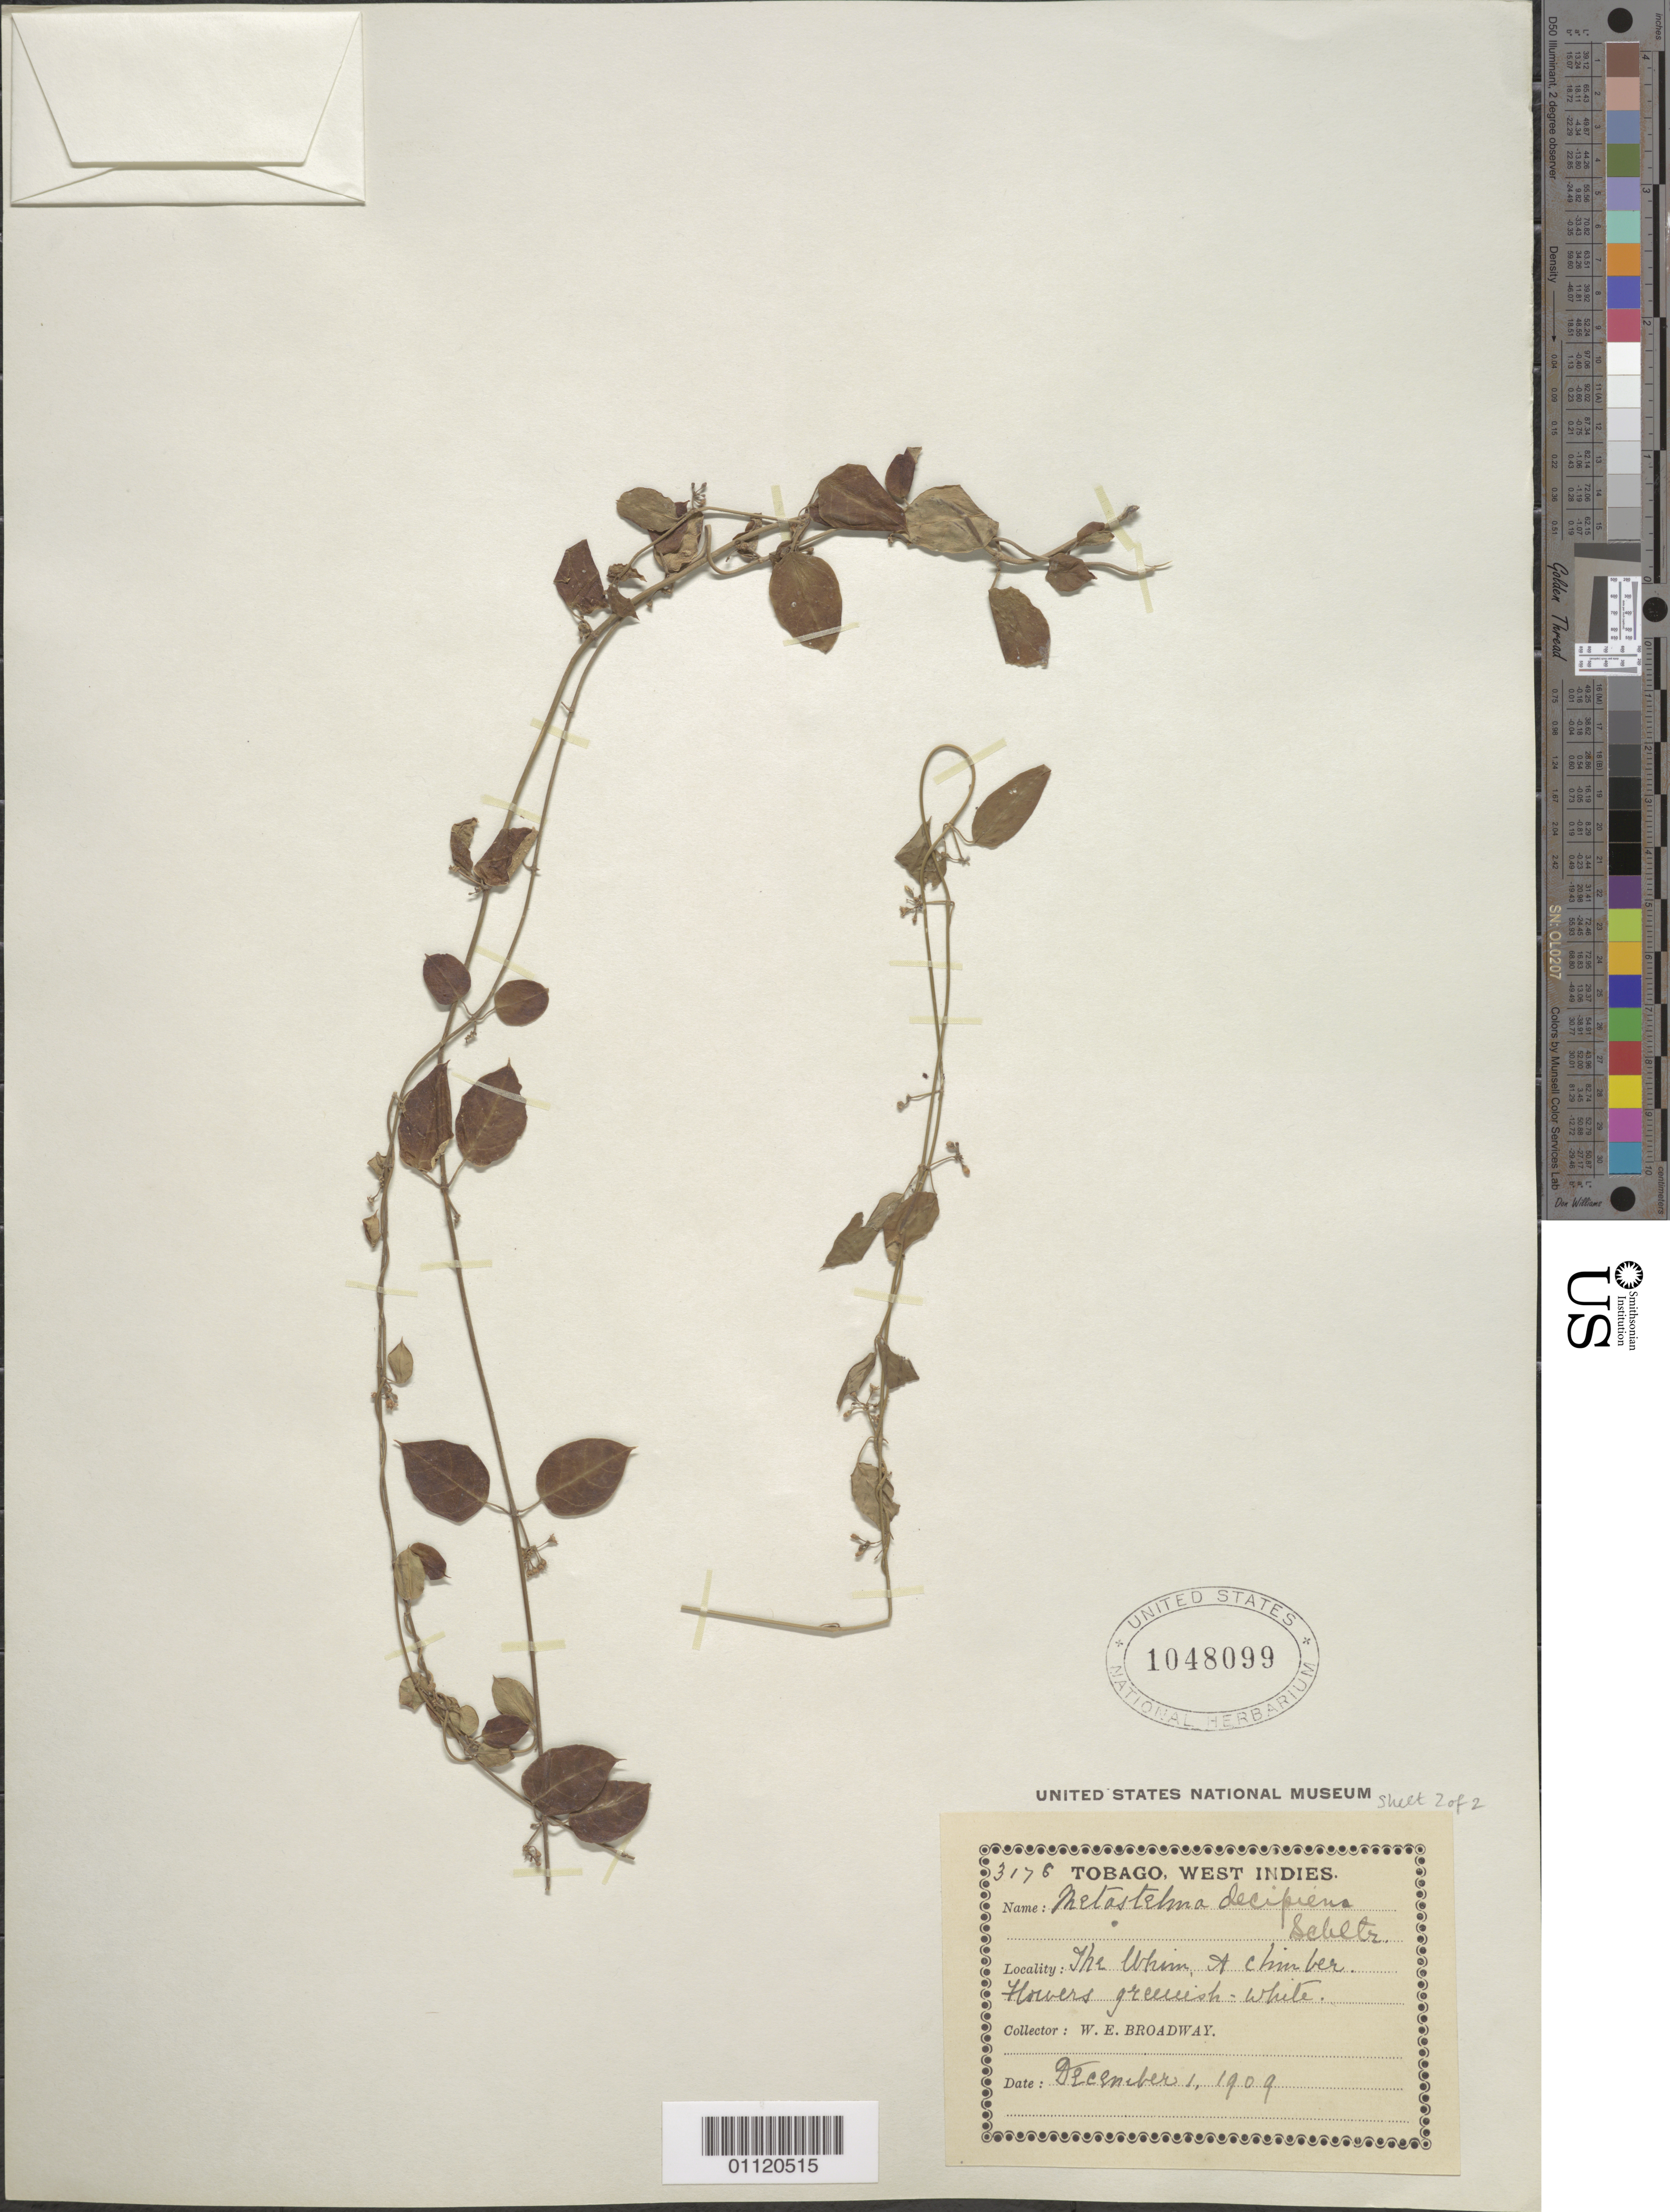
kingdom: Plantae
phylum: Tracheophyta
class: Magnoliopsida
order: Gentianales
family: Apocynaceae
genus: Metastelma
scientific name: Metastelma decipiens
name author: Schltr.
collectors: W. E. Broadway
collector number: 3178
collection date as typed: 01 Dec 1909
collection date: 1909-12-01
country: Trinidad and Tobago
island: Tobago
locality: The Whim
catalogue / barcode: US 1048099